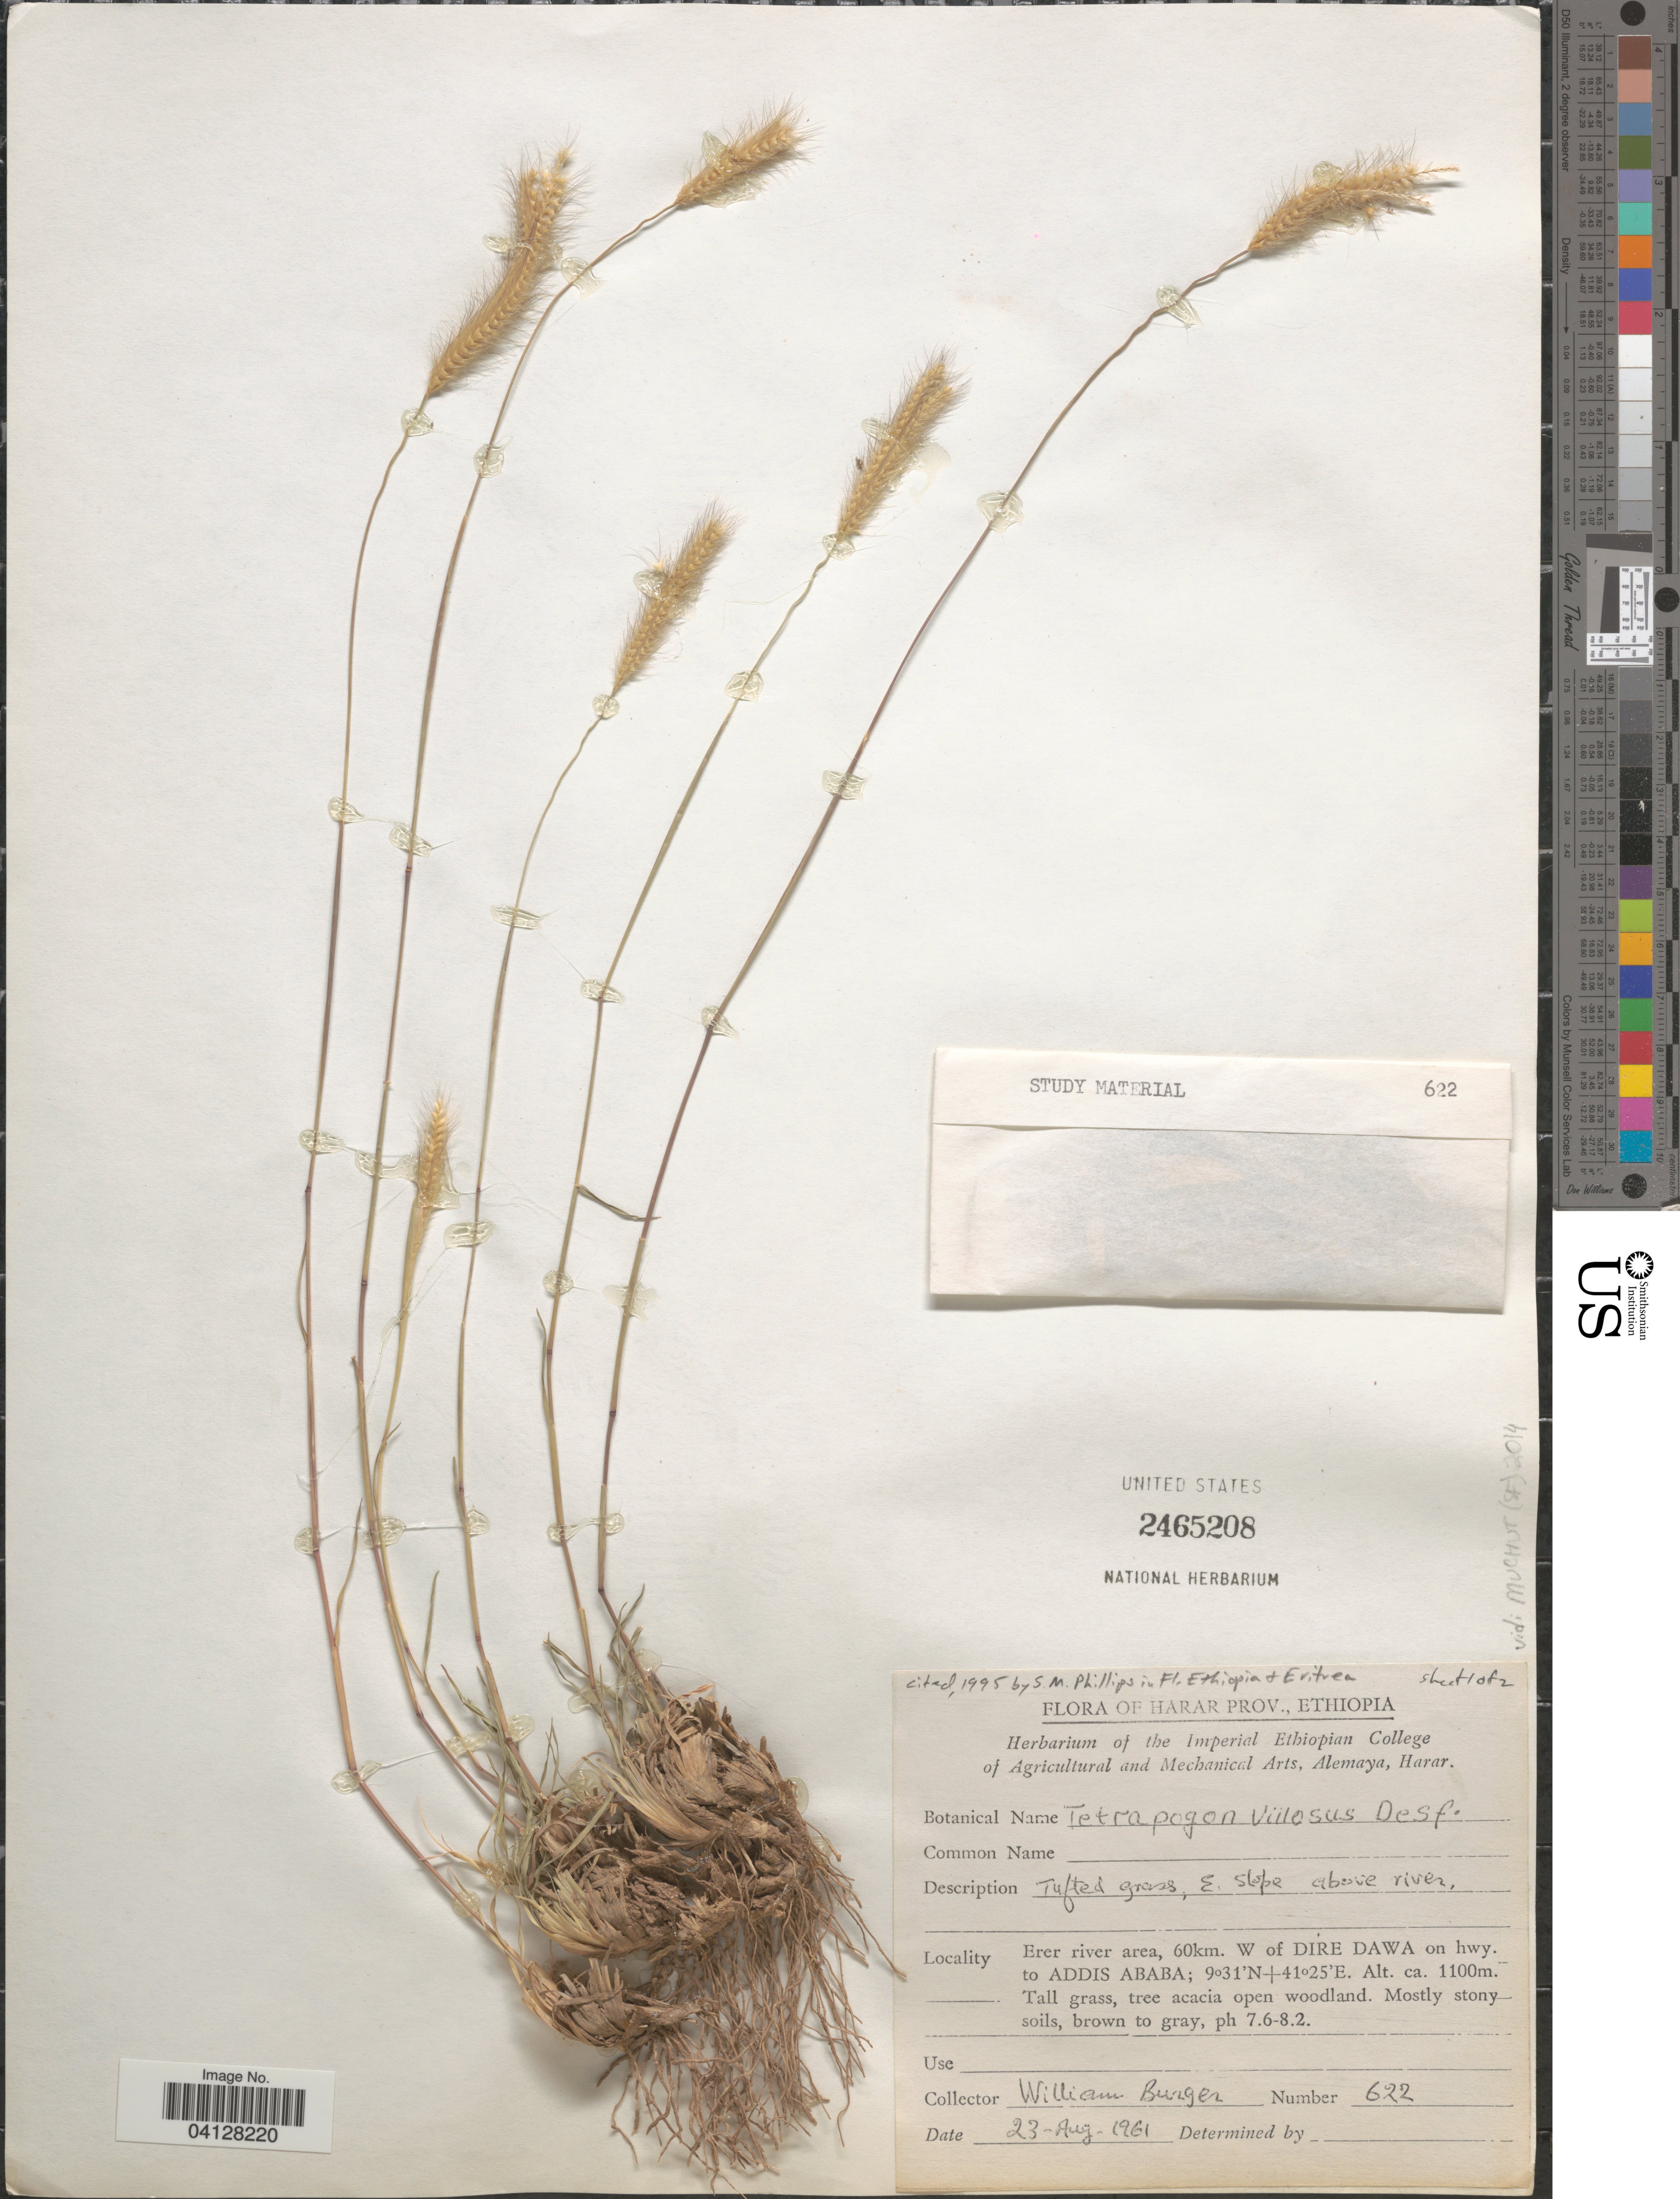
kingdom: Plantae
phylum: Tracheophyta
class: Liliopsida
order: Poales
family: Poaceae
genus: Tetrapogon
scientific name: Tetrapogon villosus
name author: Desf.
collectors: W. Burger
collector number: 622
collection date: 1961-08-23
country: Ethiopia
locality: Harar Prov. Tufted grass, E. slope above river. Erer river area, 60km. W of Dire Dawa on hwy. to Addis Ababa.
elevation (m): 1100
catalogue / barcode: US 2465208